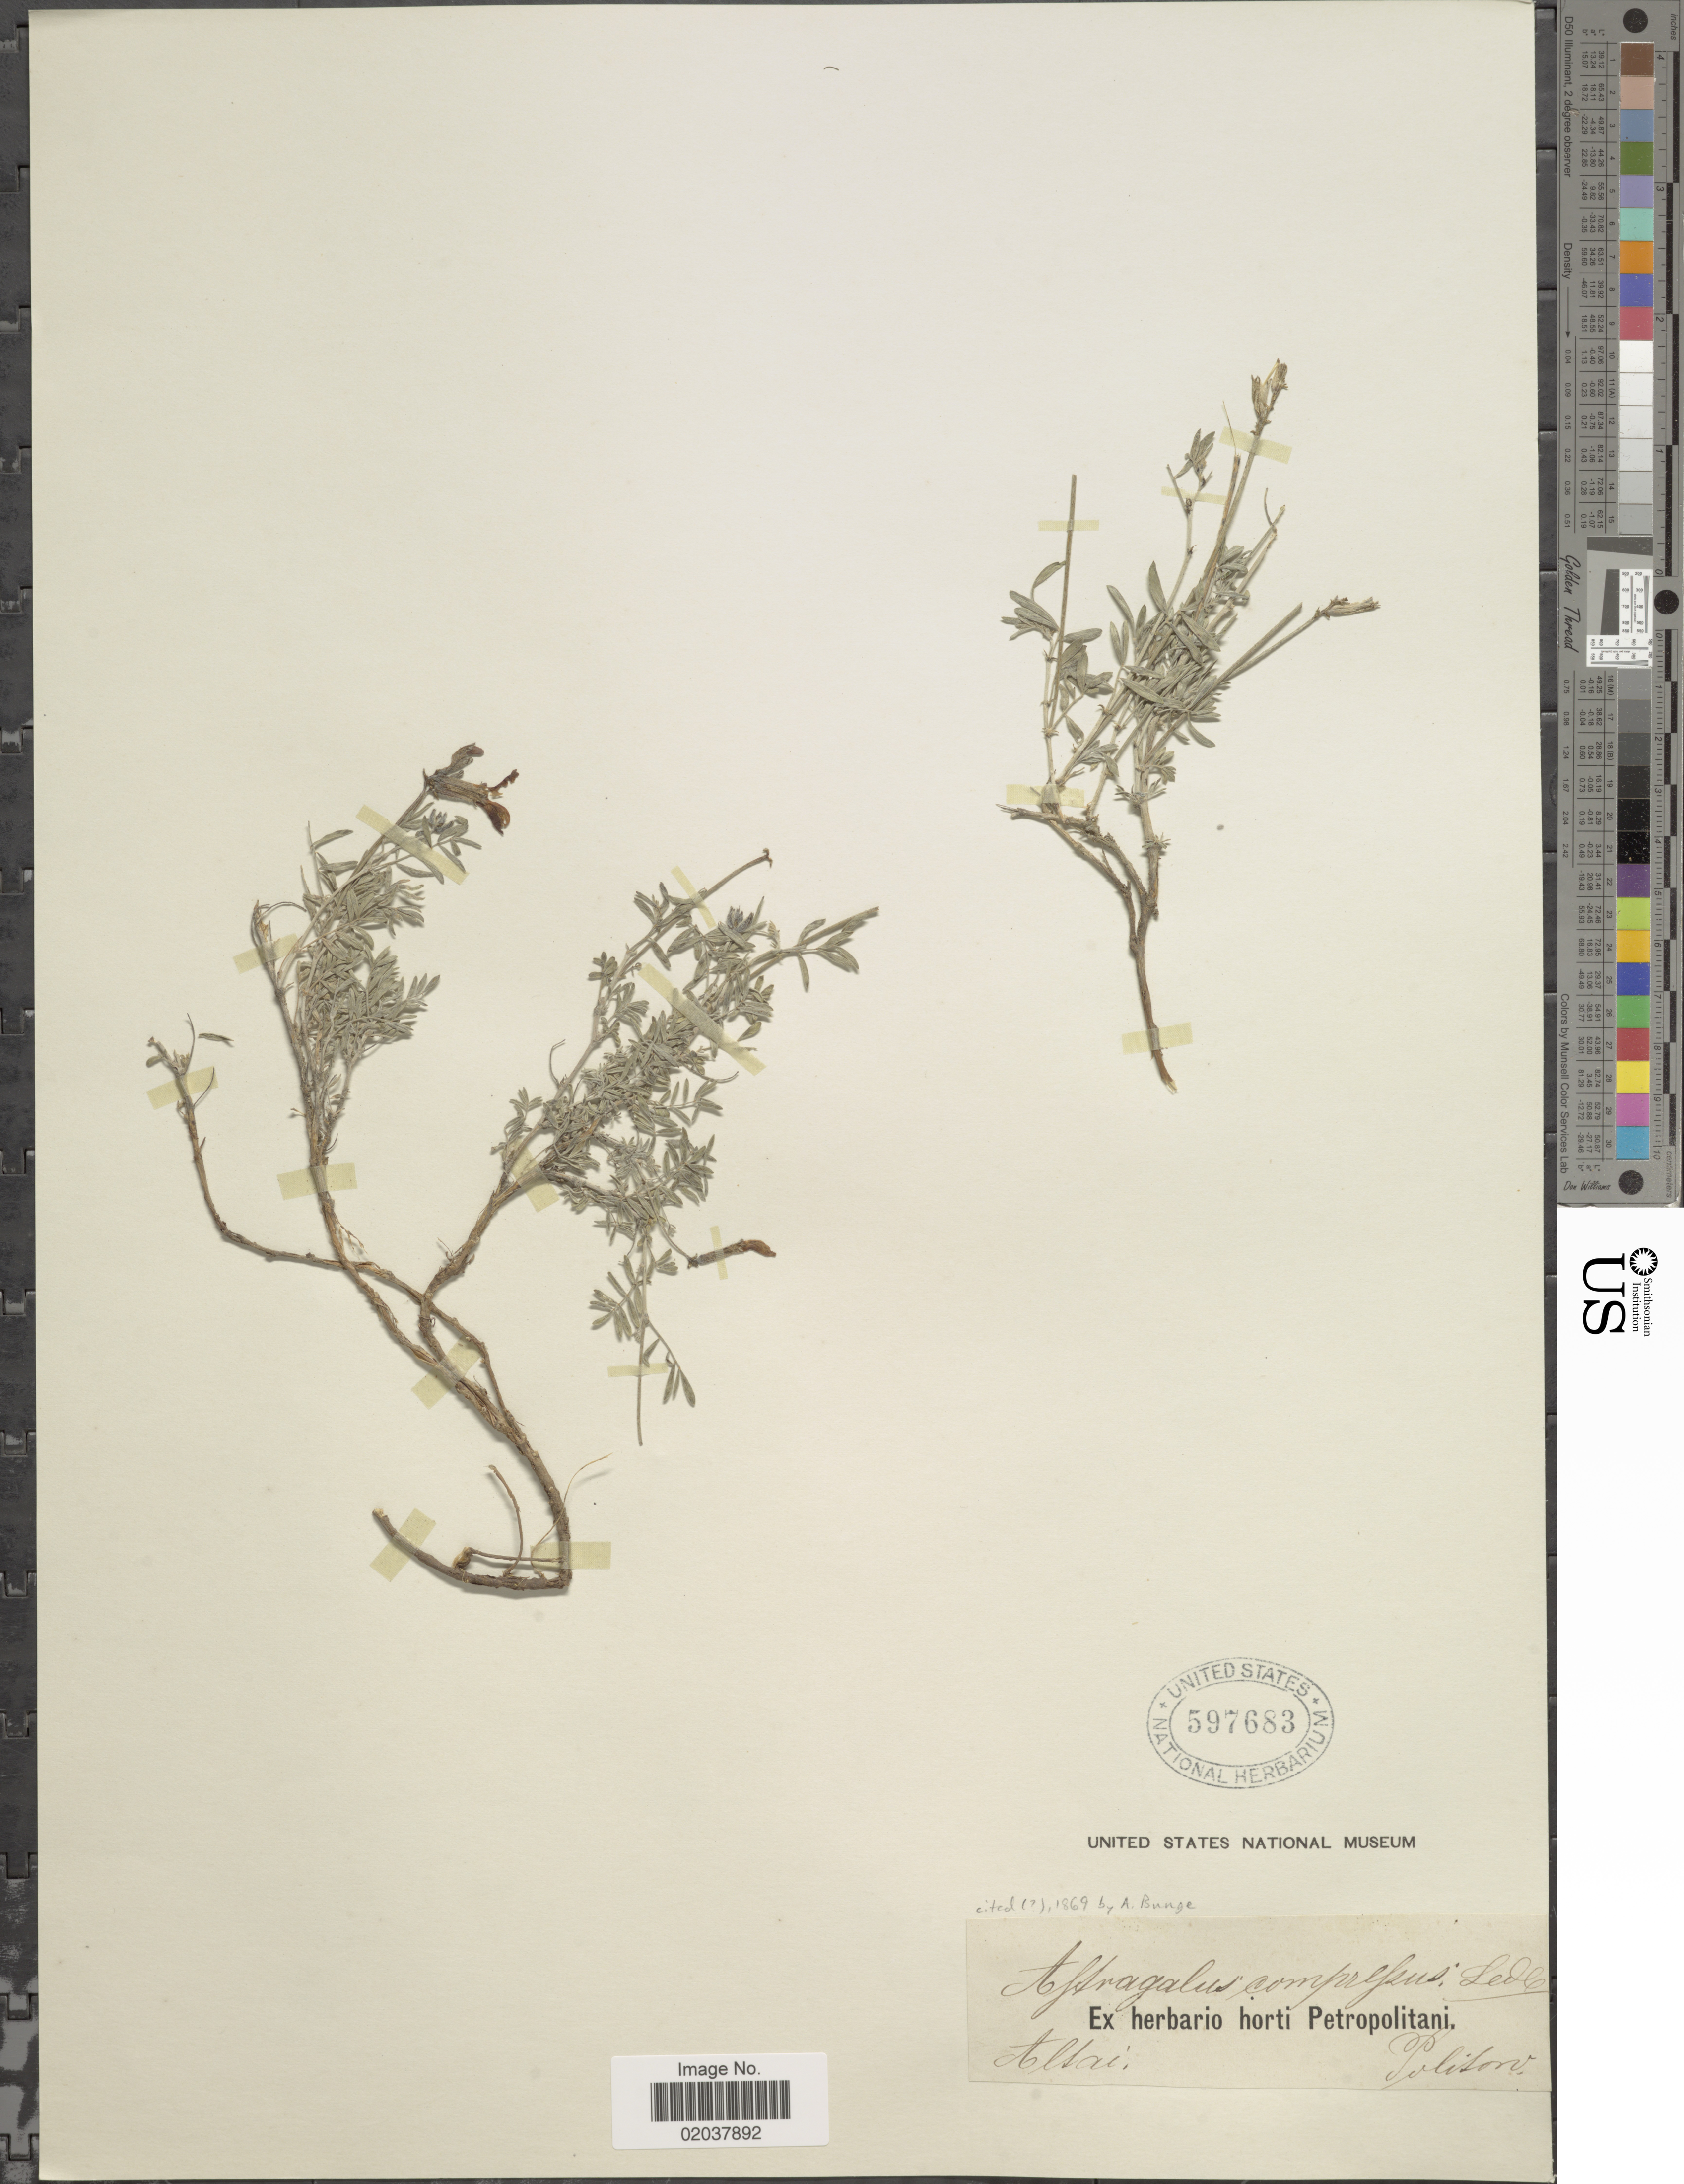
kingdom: Plantae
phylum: Tracheophyta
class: Magnoliopsida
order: Fabales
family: Fabaceae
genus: Astragalus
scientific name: Astragalus compressus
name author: Ledeb.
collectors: -. Politow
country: Russian Federation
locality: Alsai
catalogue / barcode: US 597683